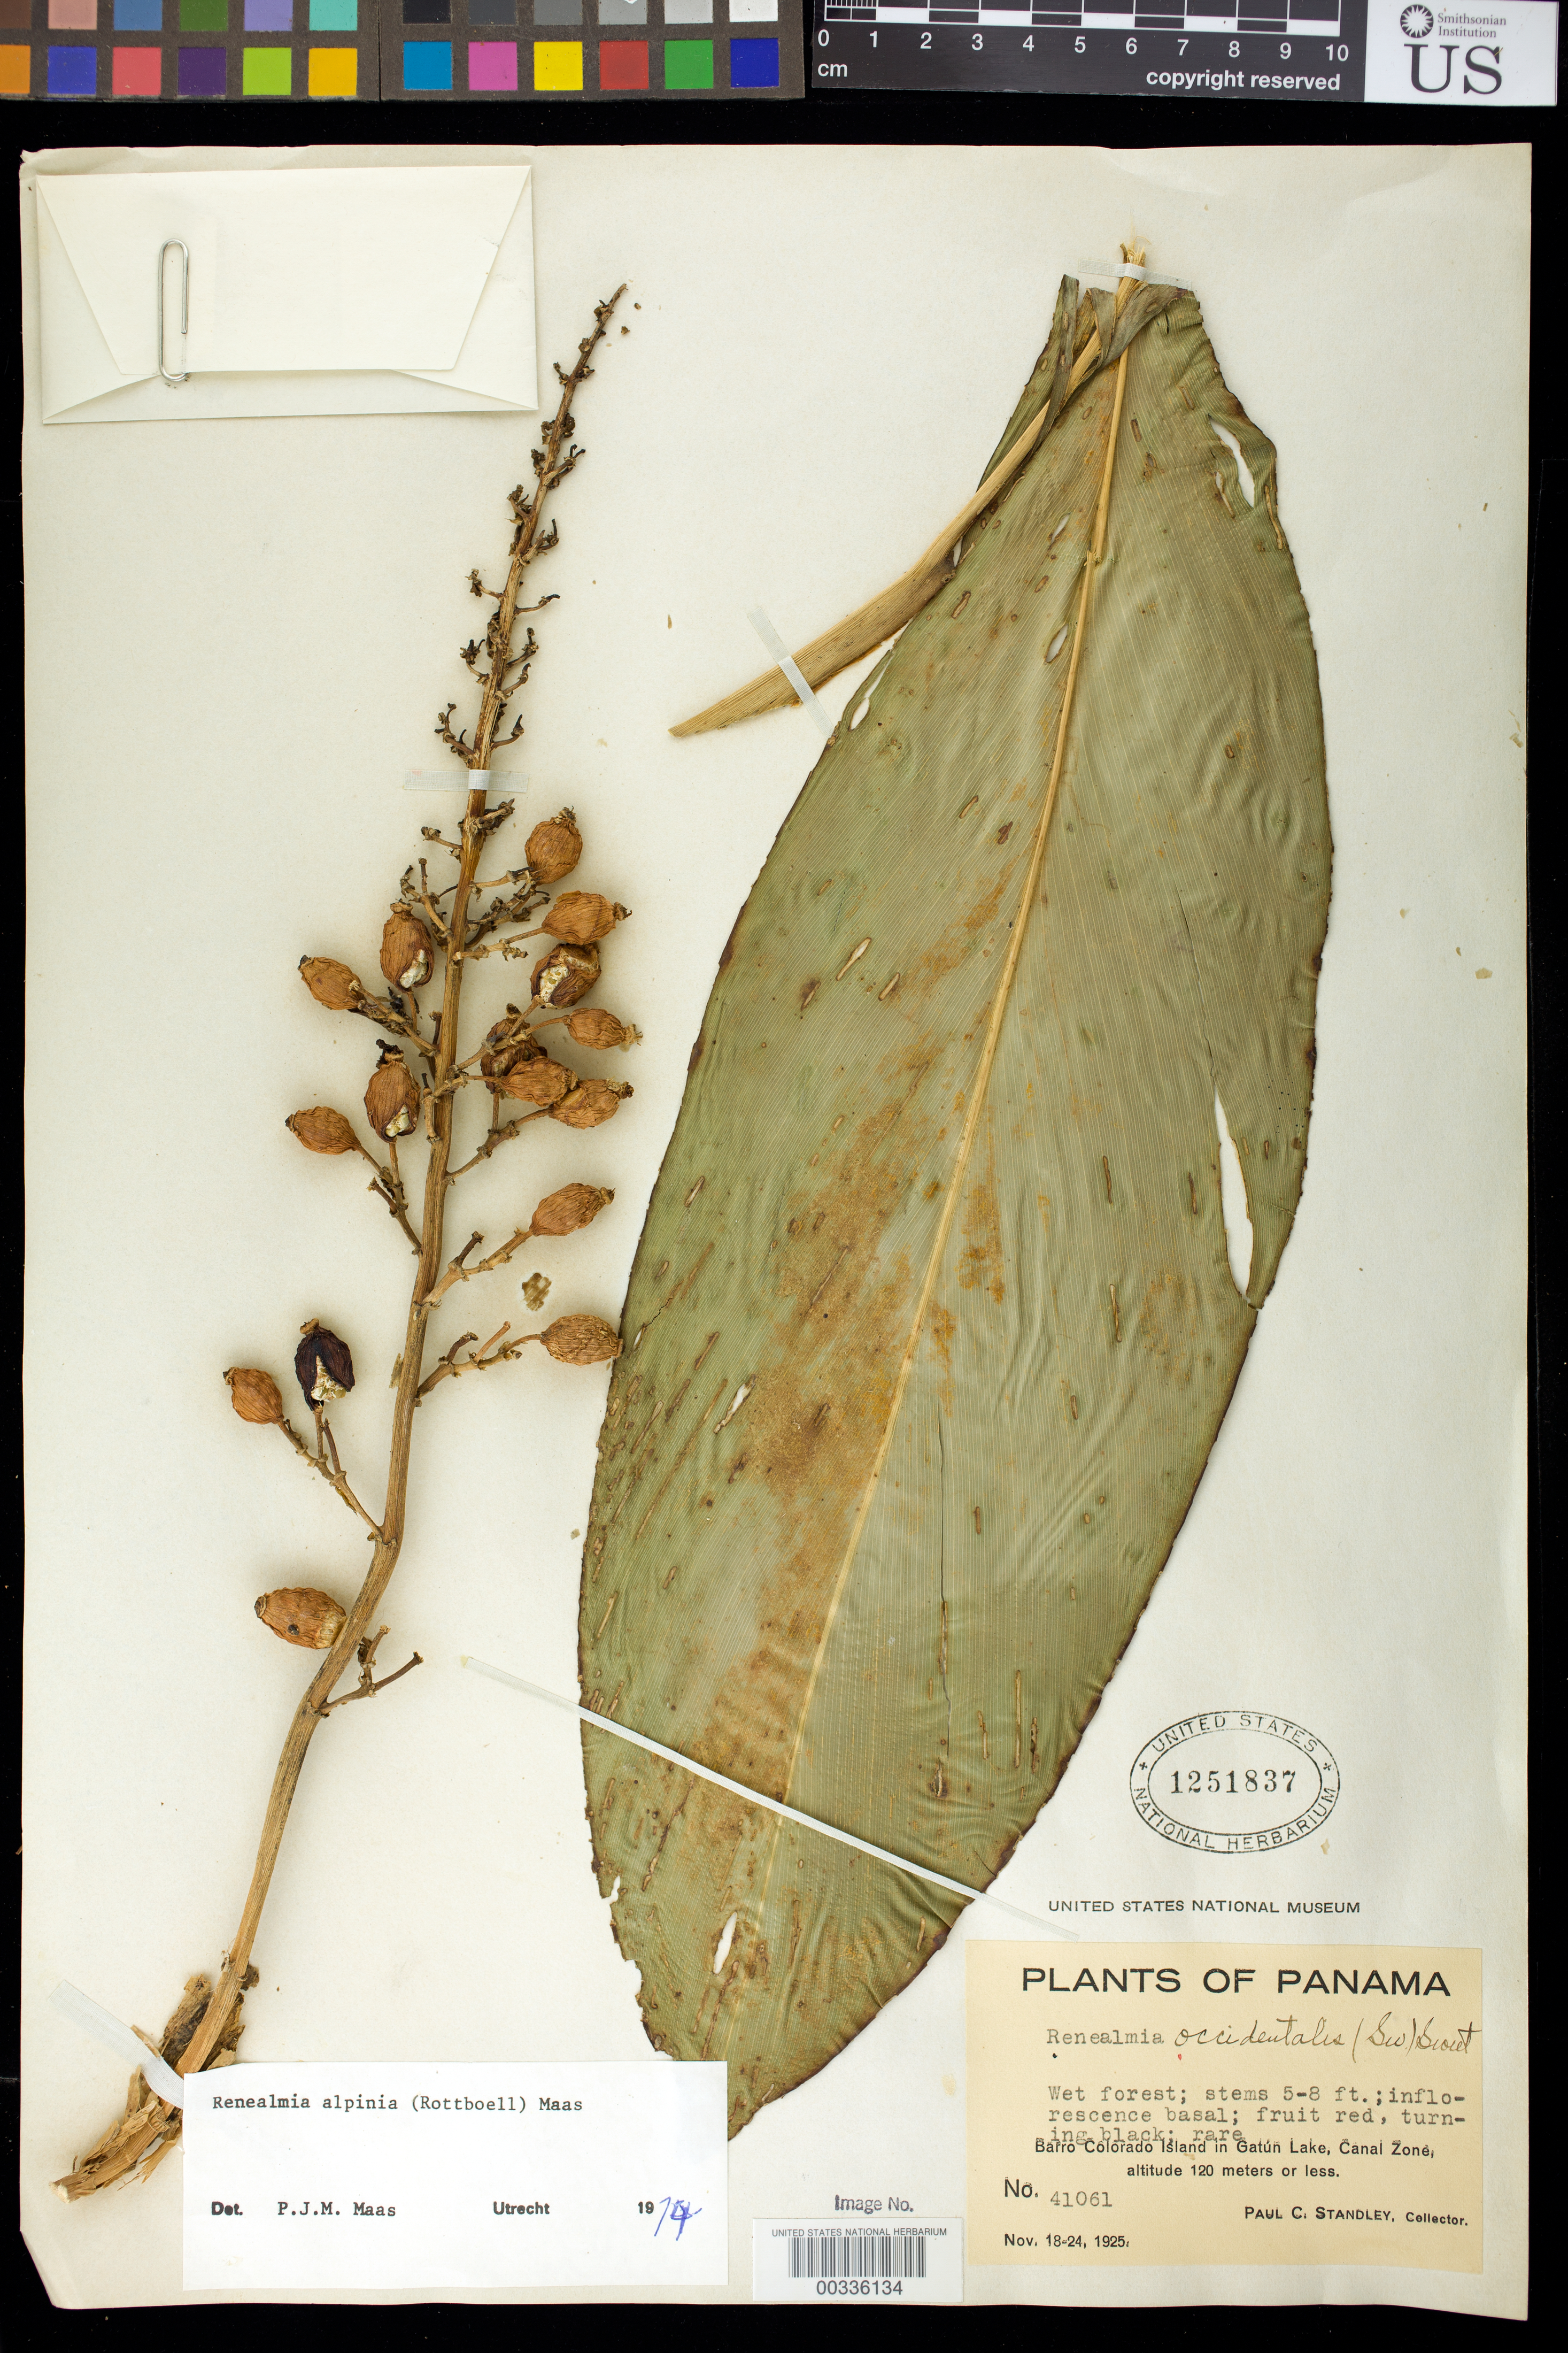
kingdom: Plantae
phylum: Tracheophyta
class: Liliopsida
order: Zingiberales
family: Zingiberaceae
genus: Renealmia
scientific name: Renealmia alpinia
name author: (Rottb.) Maas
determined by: Maas, Paul J. M.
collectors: P. C. Standley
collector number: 41061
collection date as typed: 18 Nov 1925 to 24 Nov 1925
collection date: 1925-11-18/1925-11-24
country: Panama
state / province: Panamá Oeste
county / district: Canal Zone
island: Barro Colorado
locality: Gatun Lake, Canal Zone.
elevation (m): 0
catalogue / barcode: US 1251837